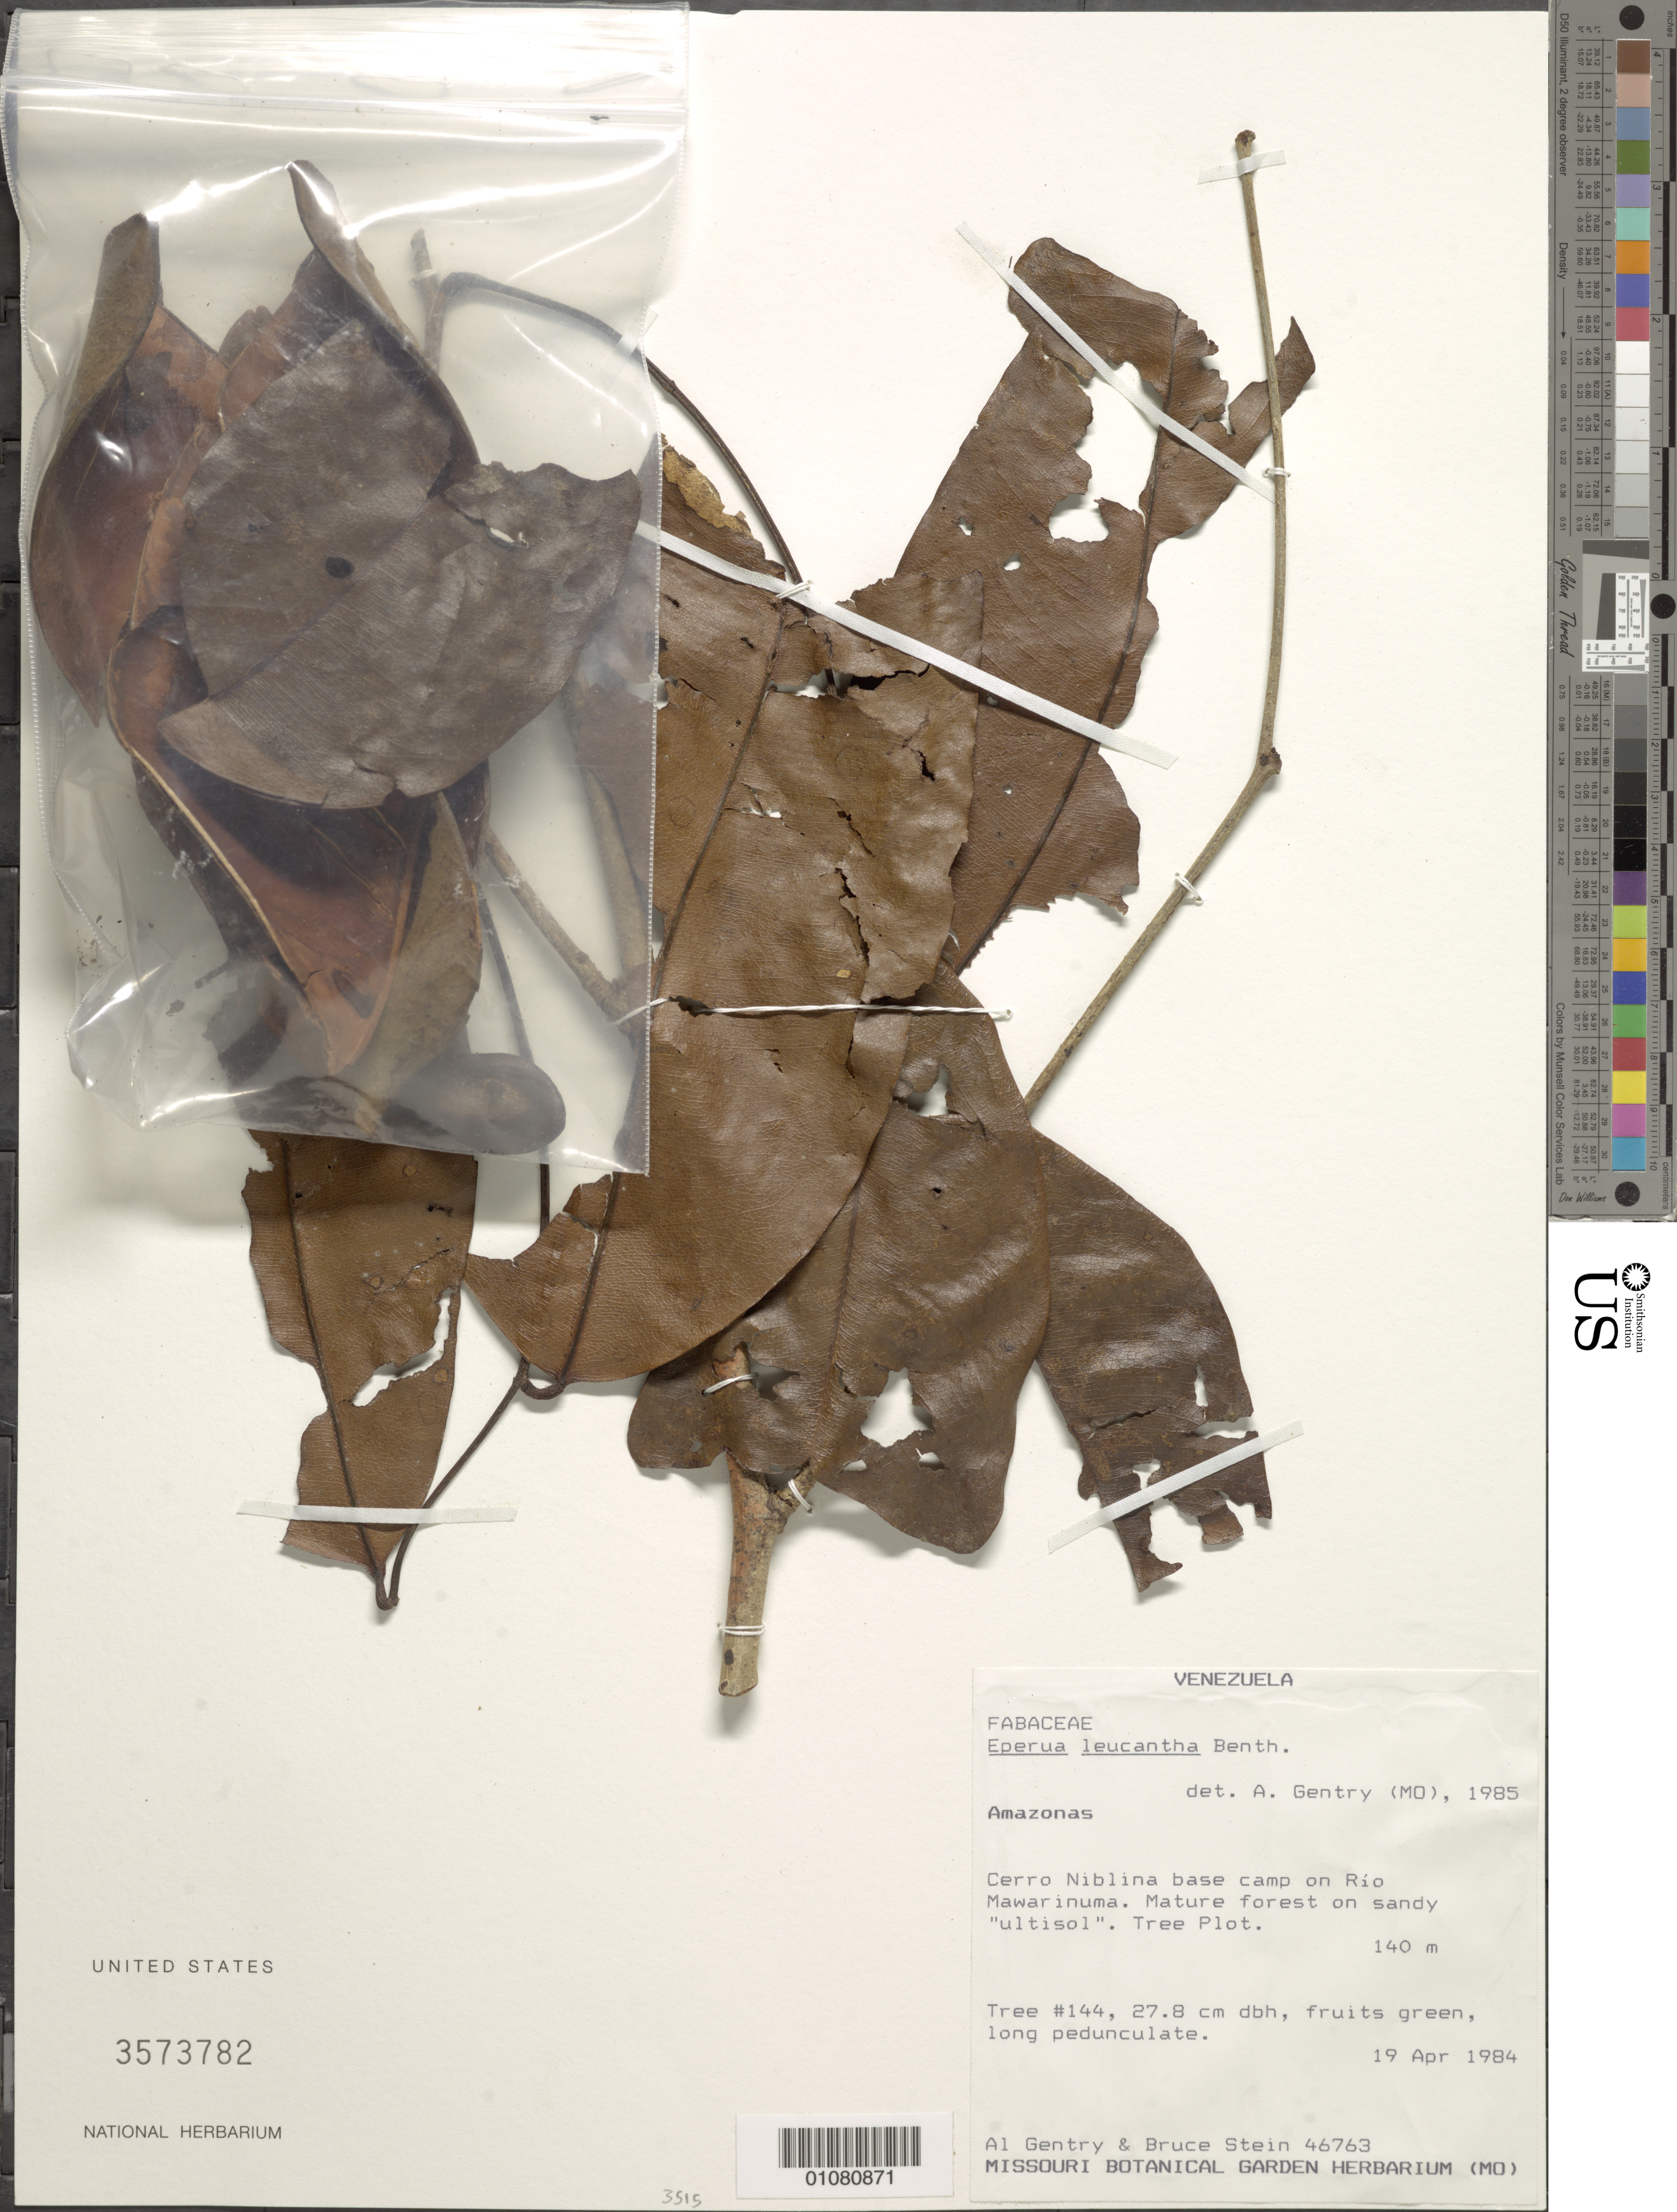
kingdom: Plantae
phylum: Tracheophyta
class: Magnoliopsida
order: Fabales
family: Fabaceae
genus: Eperua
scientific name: Eperua leucantha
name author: Benth.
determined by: Gentry, A. H.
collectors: A. H. Gentry & B. Stein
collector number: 46763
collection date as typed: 19-Apr-84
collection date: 1984-04-19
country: Venezuela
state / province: Amazonas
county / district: Río Negro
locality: Cerro de La Neblina, base camp along Río Mawarinuma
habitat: Mature forest on sandy "ultisol"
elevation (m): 140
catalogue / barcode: US 3573782